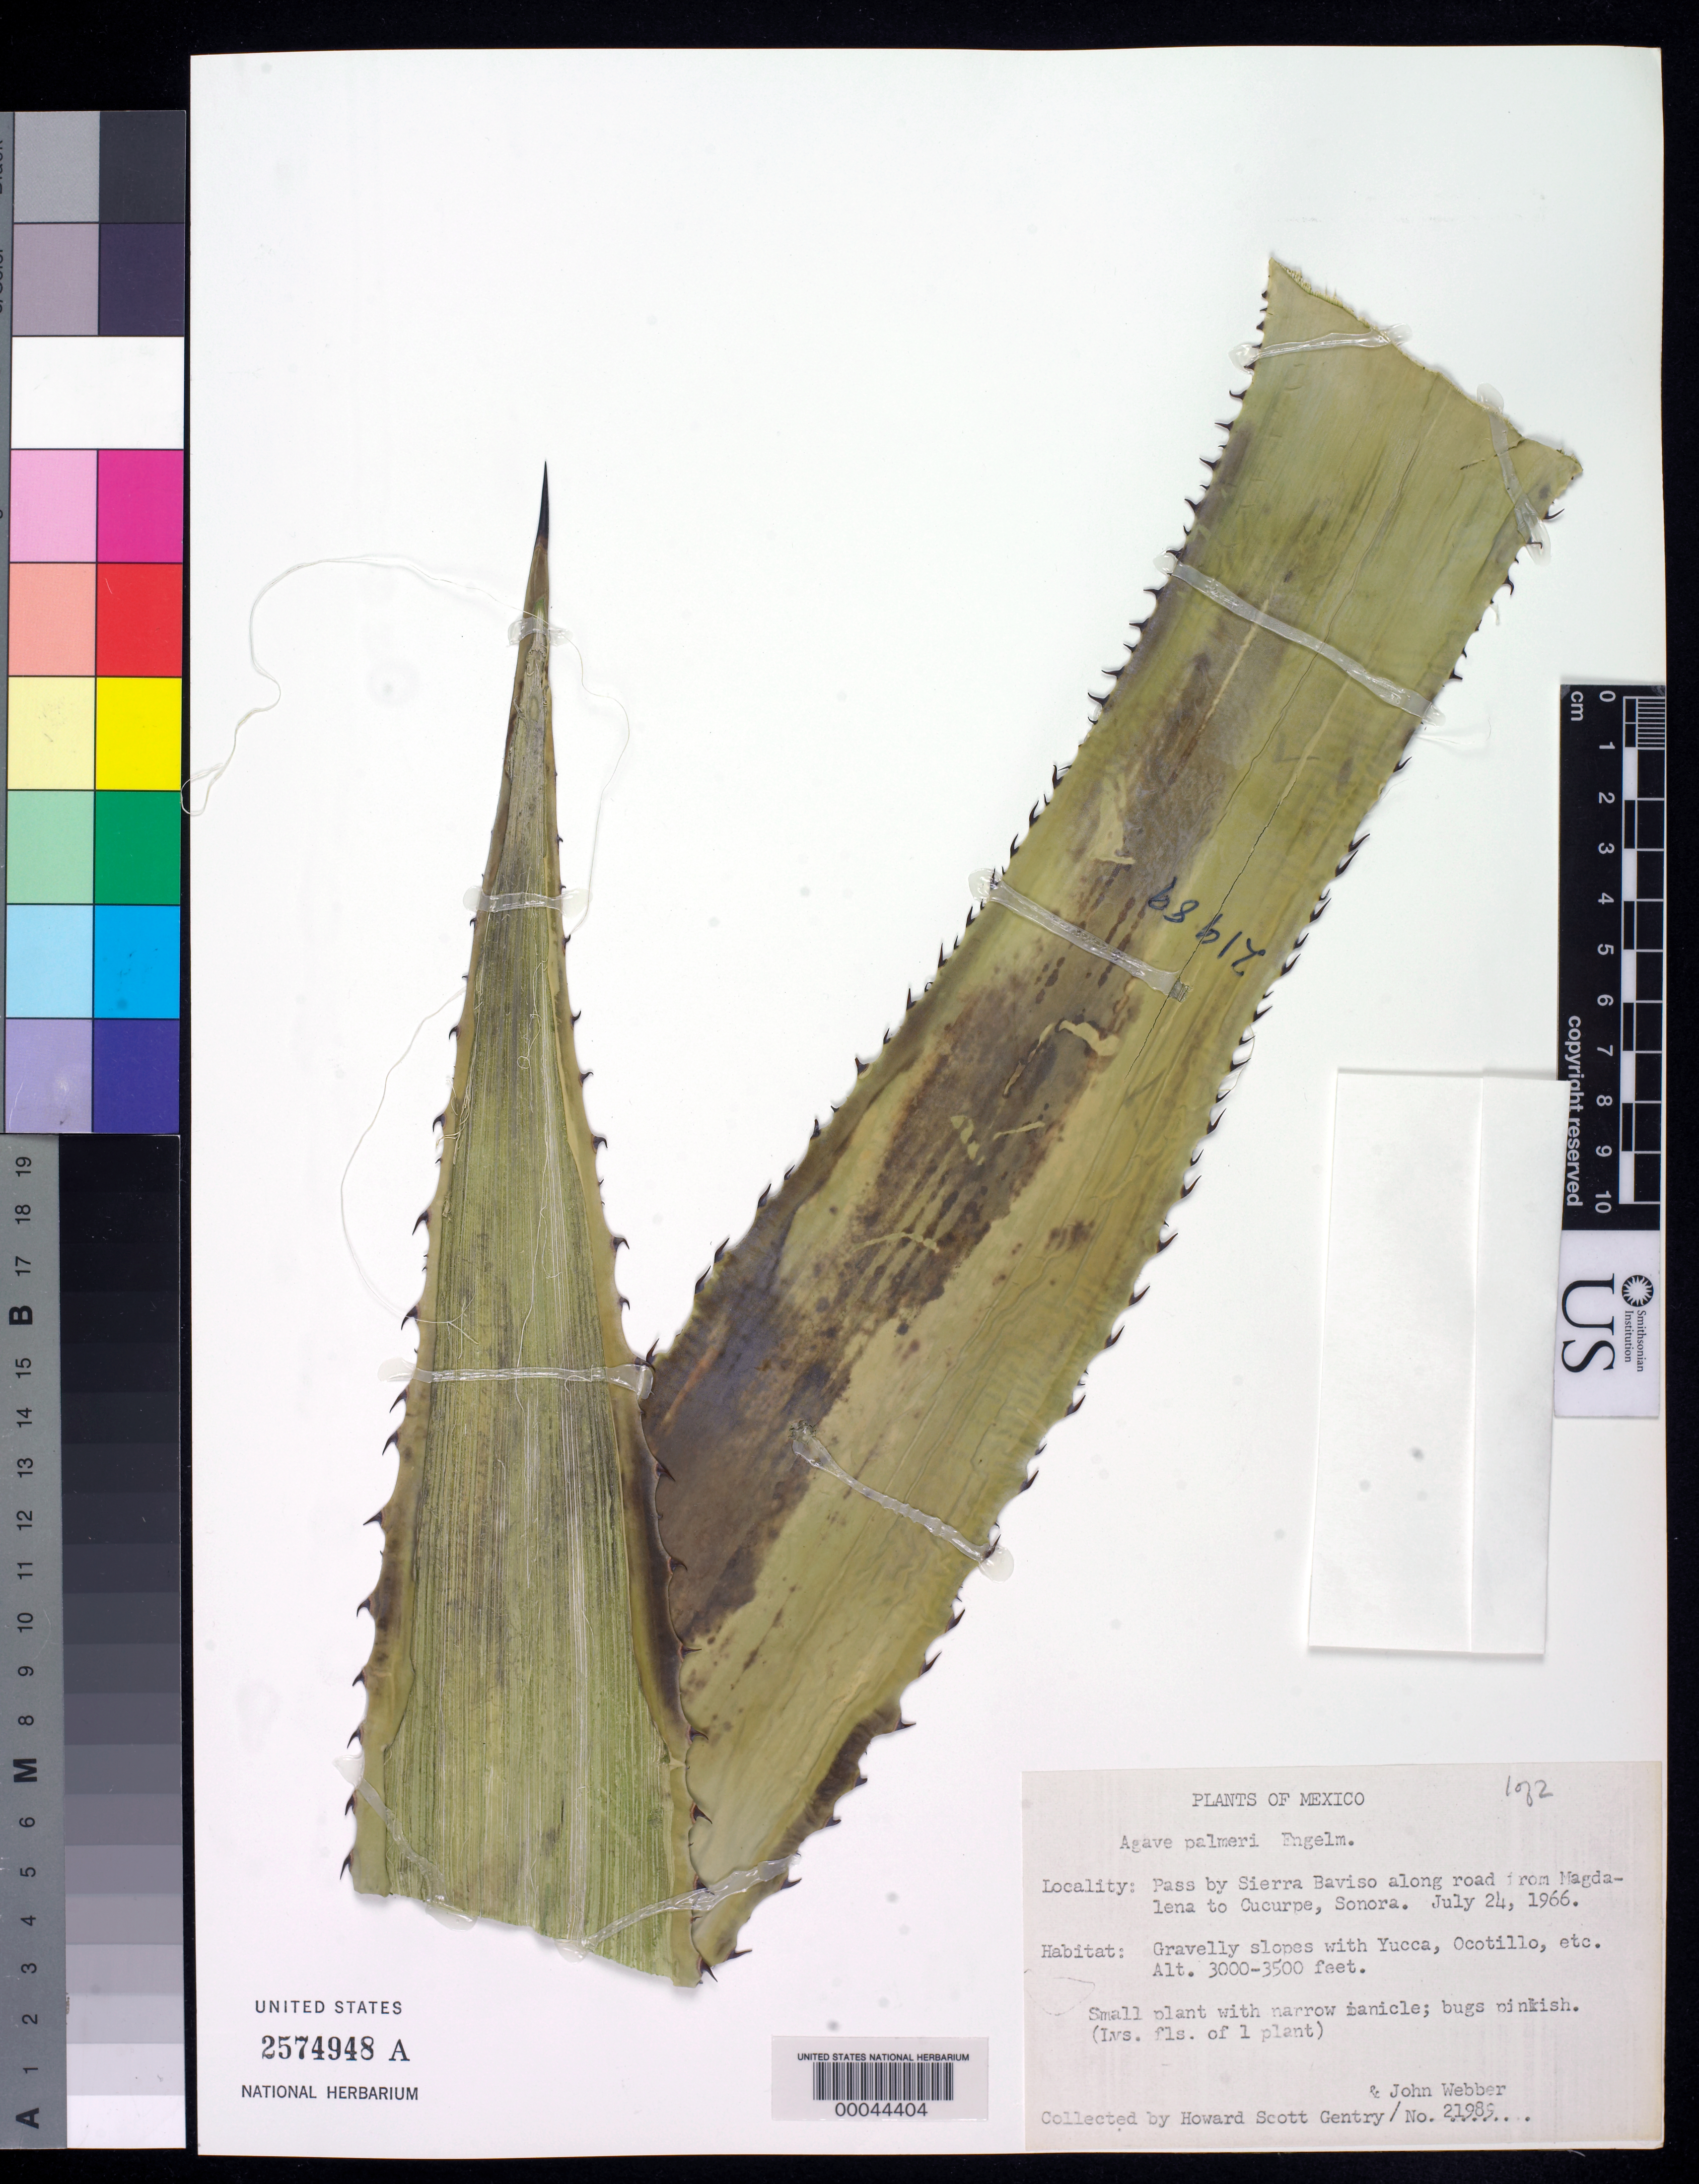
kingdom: Plantae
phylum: Tracheophyta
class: Liliopsida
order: Asparagales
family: Asparagaceae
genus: Agave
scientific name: Agave palmeri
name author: Engelm.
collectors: H. S. Gentry & J. H. Weber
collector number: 21989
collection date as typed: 24 Jul 1966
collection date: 1966-07-24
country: Mexico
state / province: Sonora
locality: Pass by sierra baviso along road from Magdalena to cucurpe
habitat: Gravelly slopes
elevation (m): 914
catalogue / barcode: US 2574948A